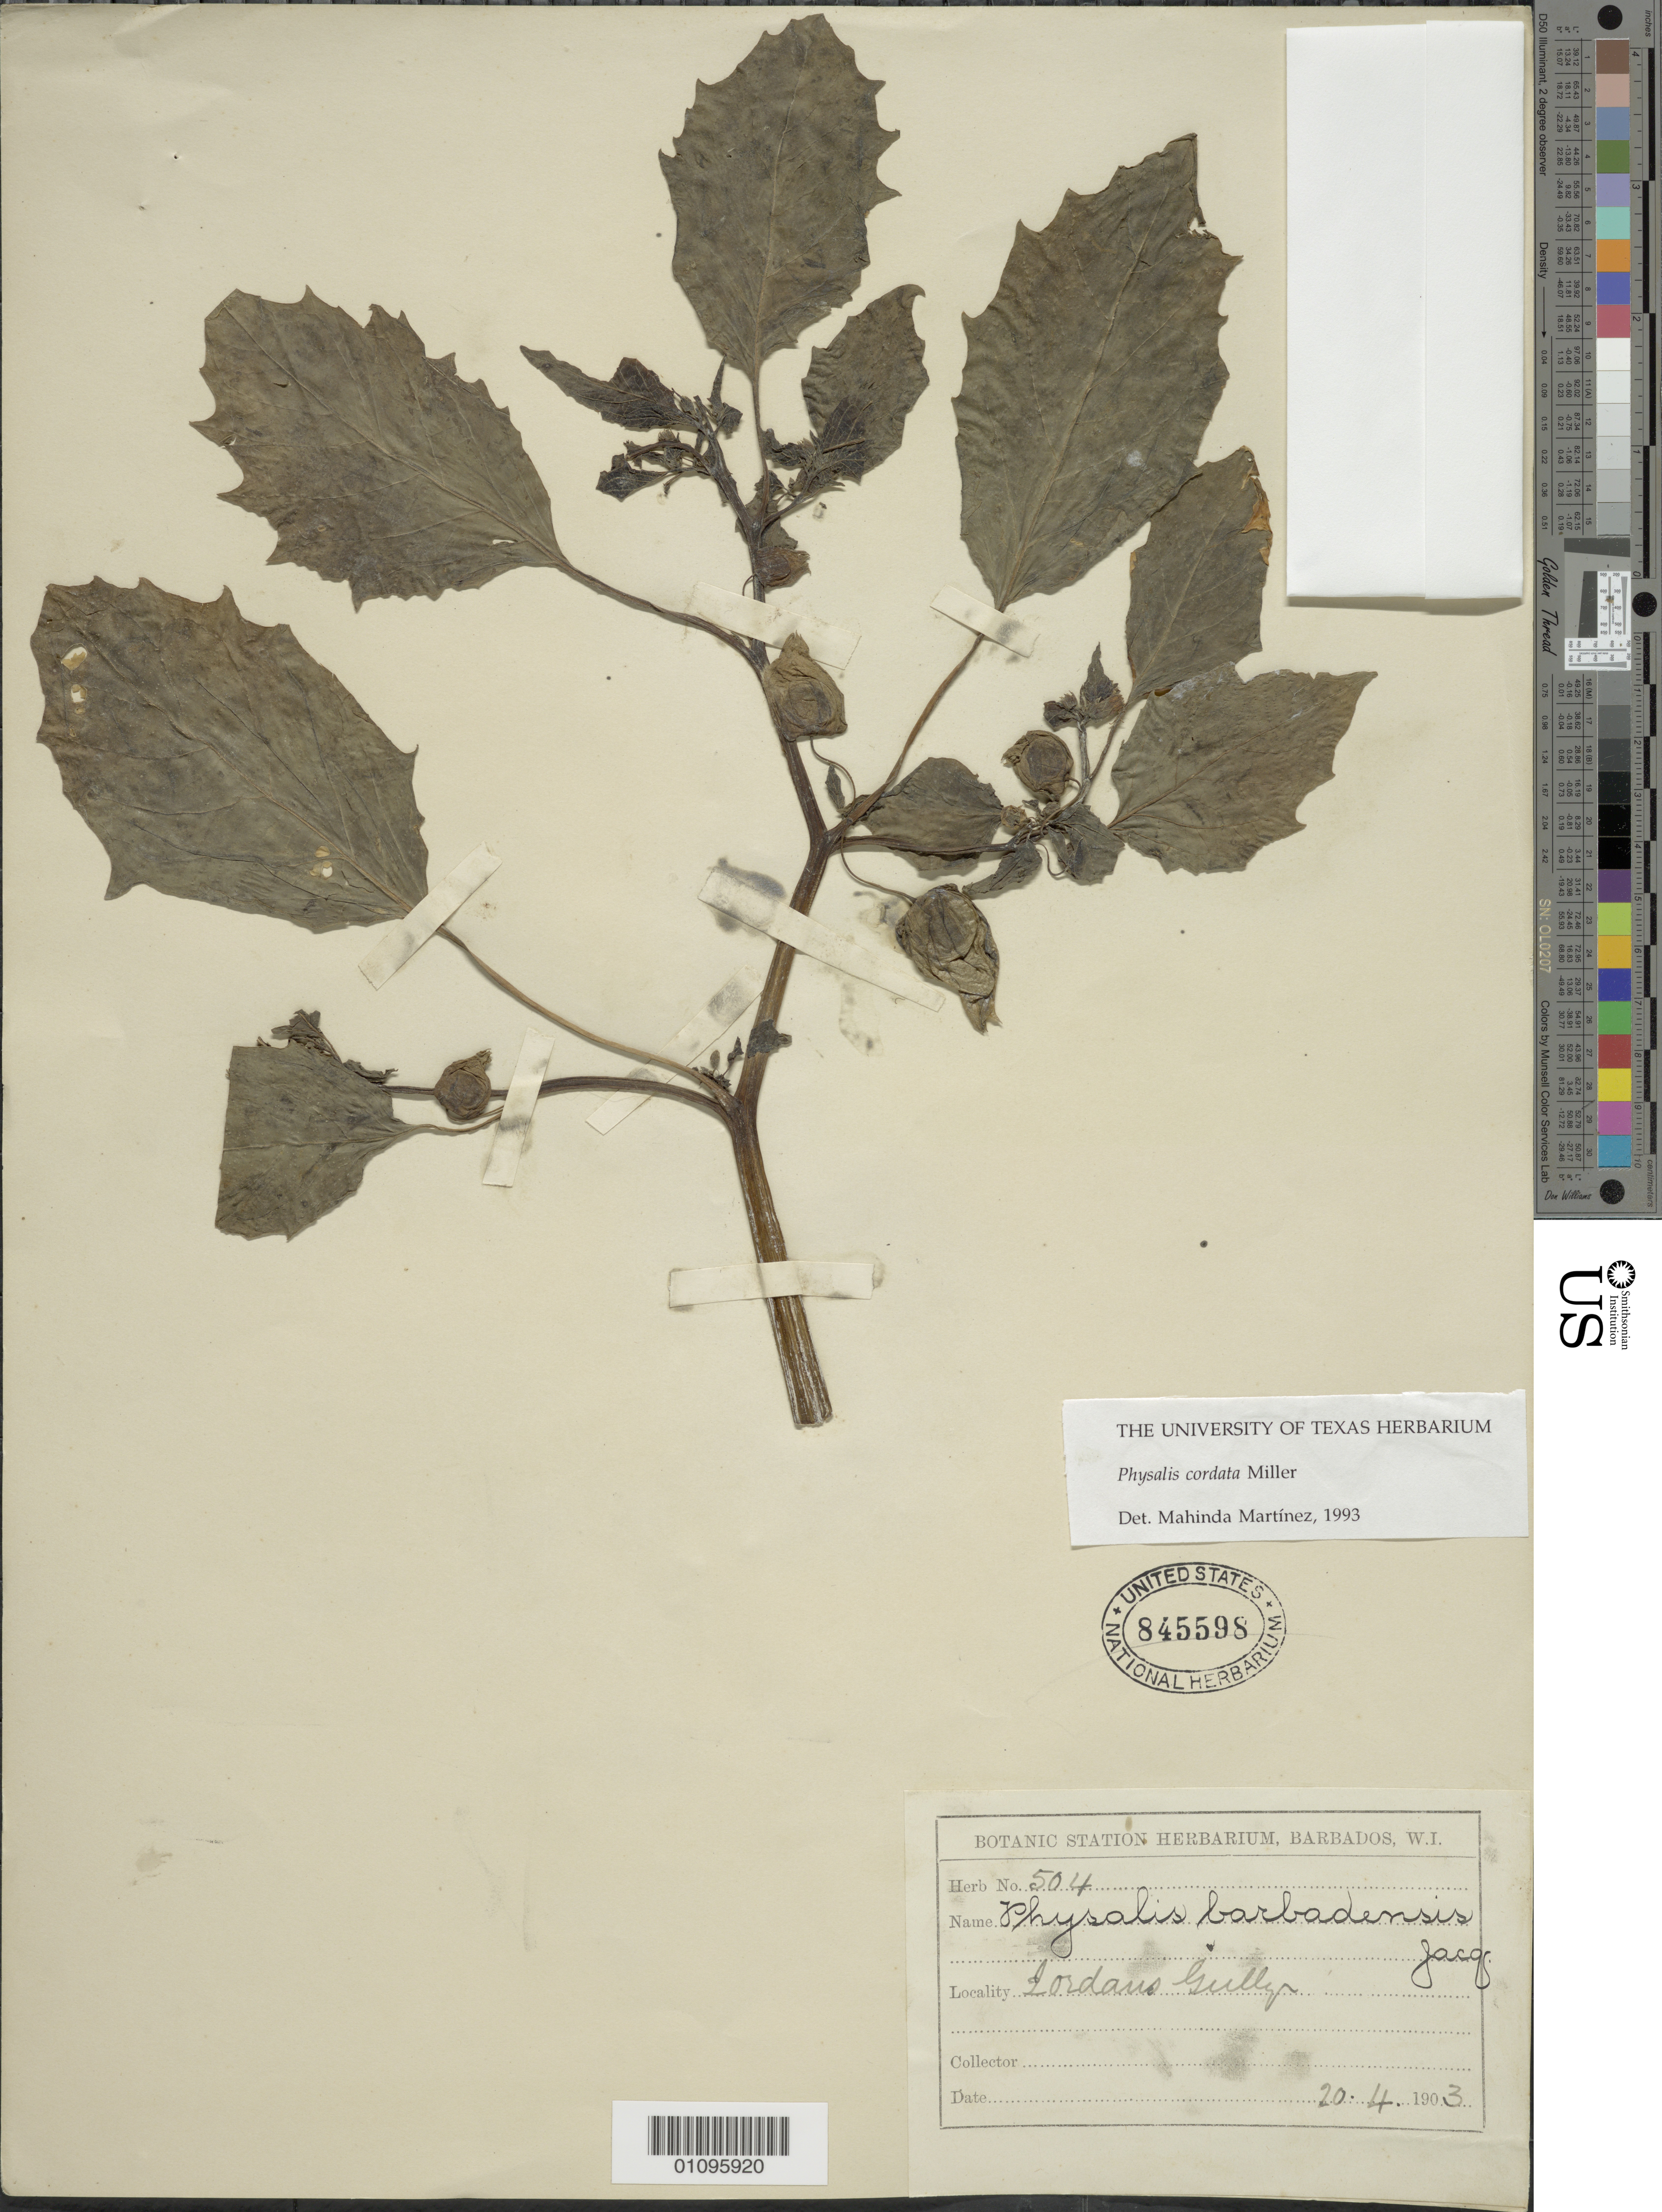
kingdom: Plantae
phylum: Tracheophyta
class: Magnoliopsida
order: Solanales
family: Solanaceae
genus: Physalis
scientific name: Physalis cordata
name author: Mill.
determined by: Martinez, M.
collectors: ex herb. Bot. Sta. Barbados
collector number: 504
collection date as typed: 20 Apr 1903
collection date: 1903-04-20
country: Barbados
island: Barbados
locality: Jordans Gully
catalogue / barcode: US 845598